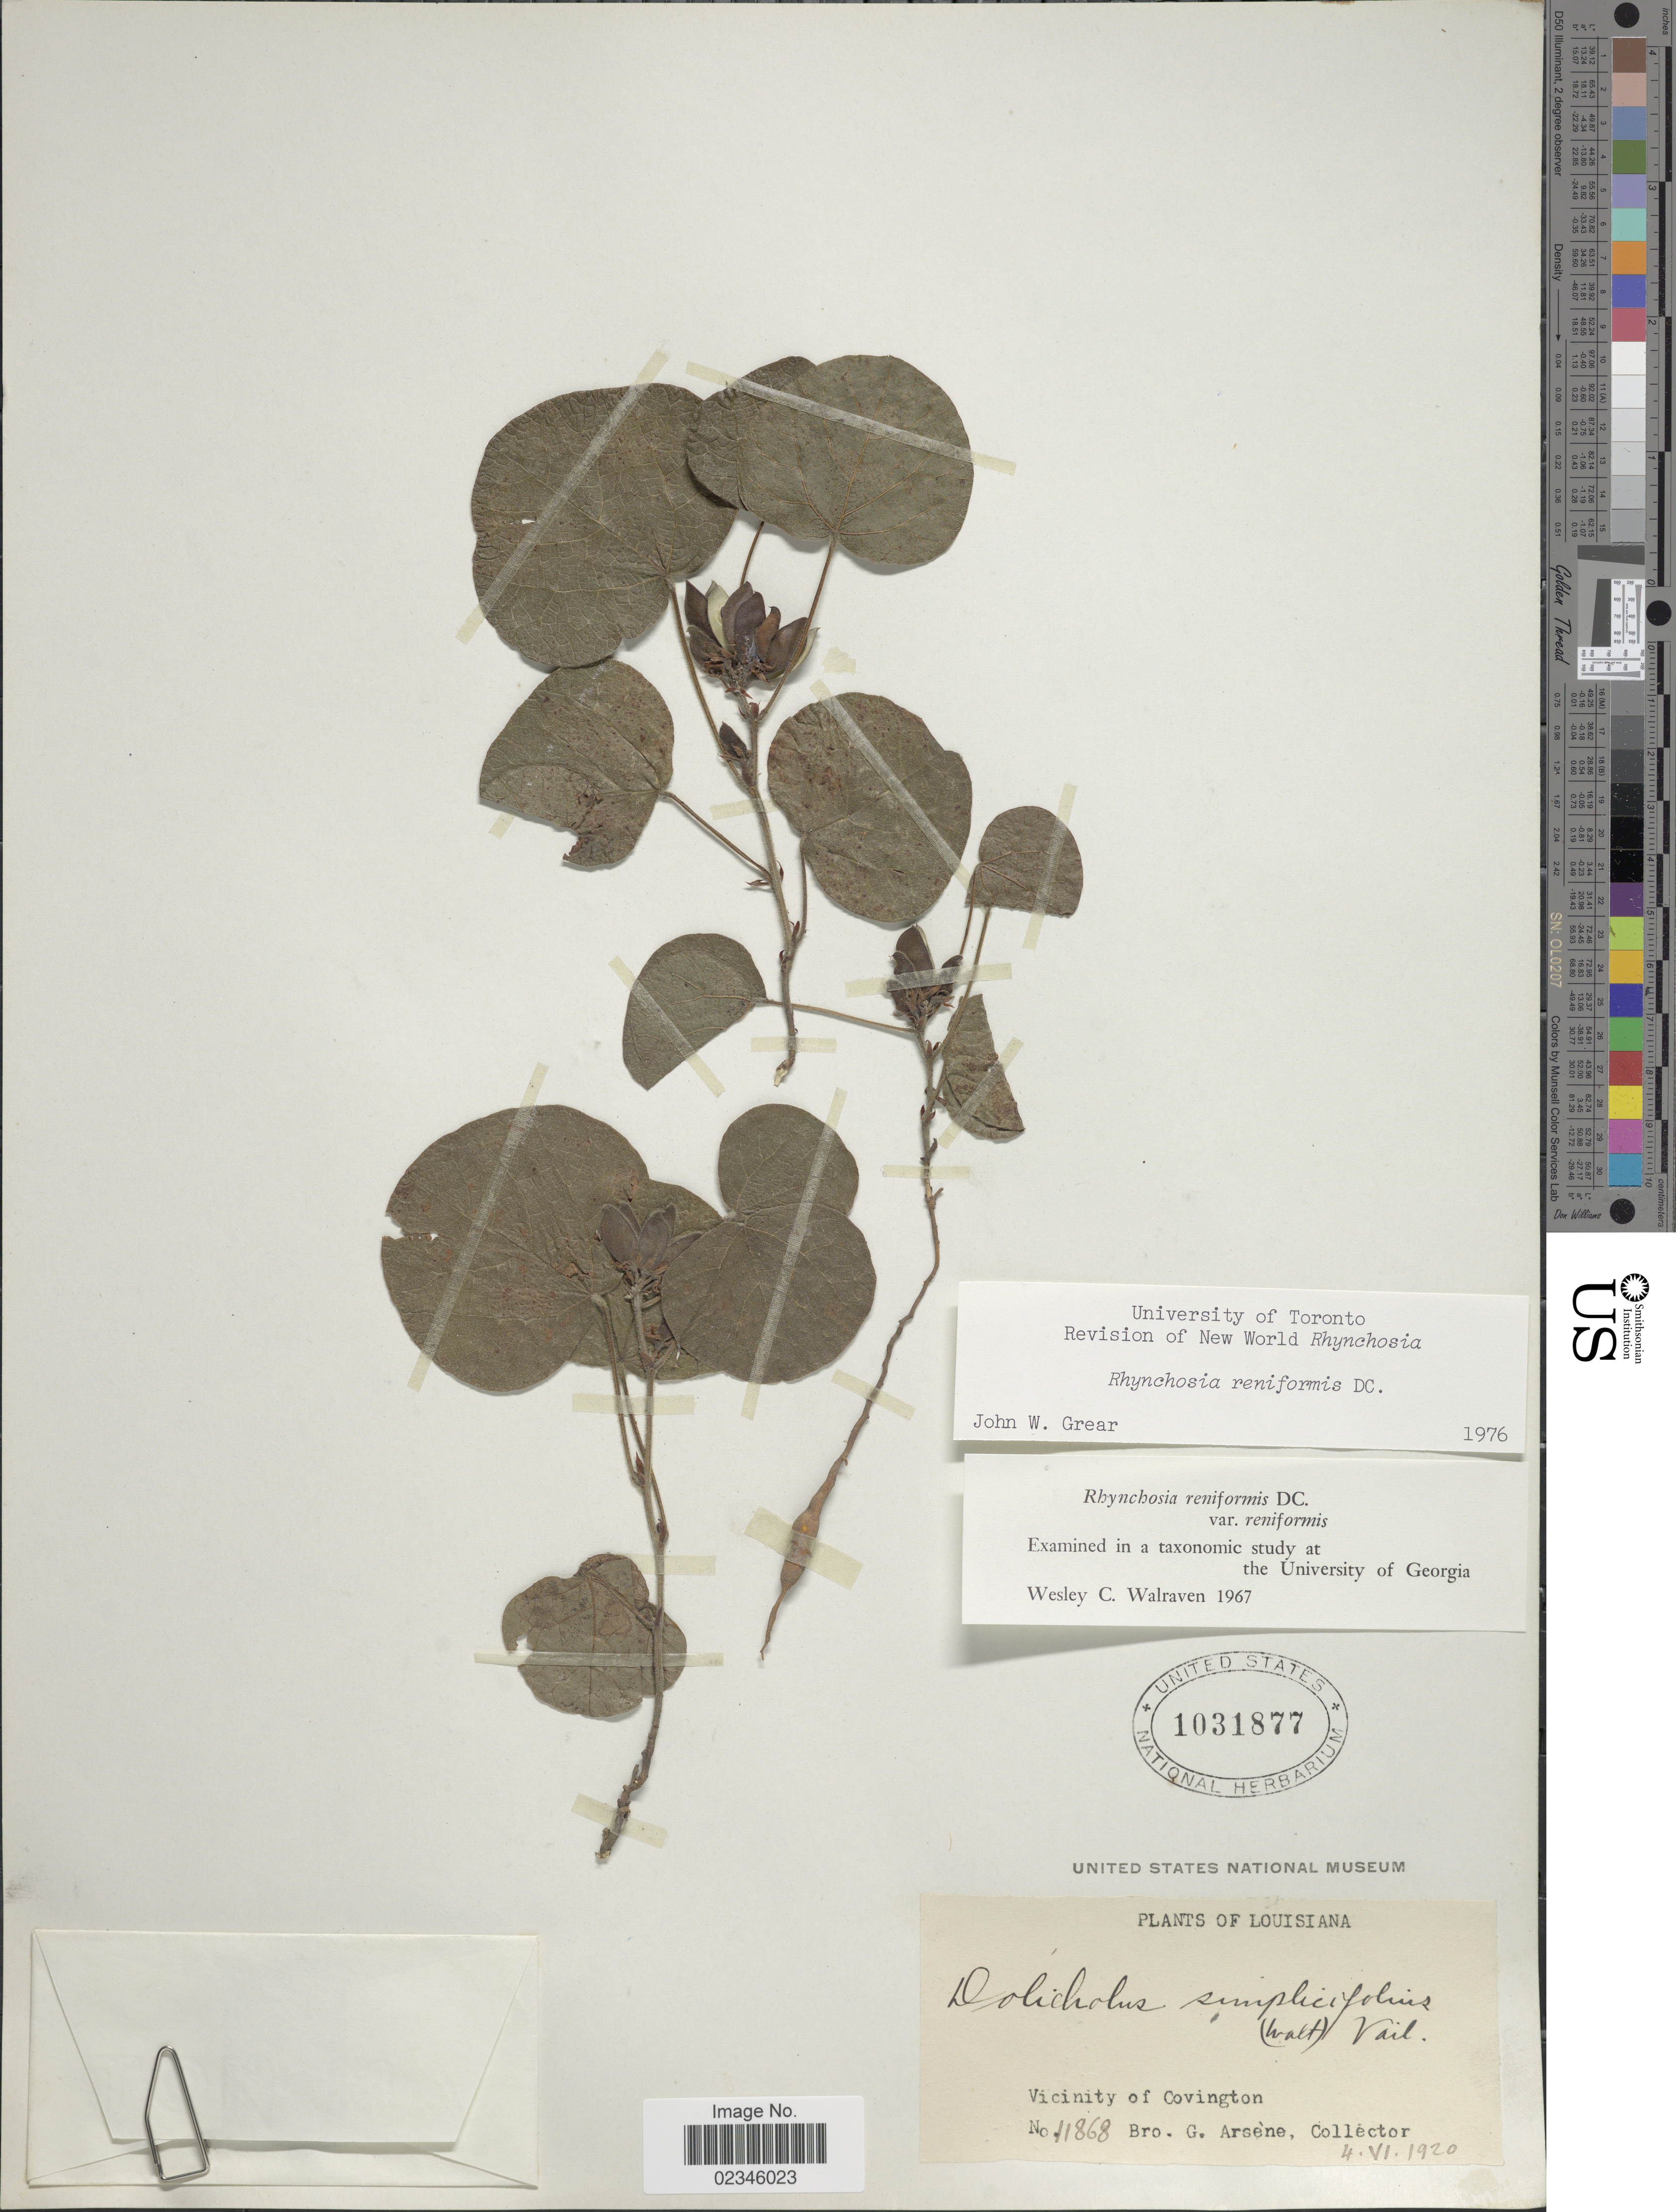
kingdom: Plantae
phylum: Tracheophyta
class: Magnoliopsida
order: Fabales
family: Fabaceae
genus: Rhynchosia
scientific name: Rhynchosia reniformis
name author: DC.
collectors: Bro. G. Arsène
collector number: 11868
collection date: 1920-05-04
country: United States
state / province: Louisiana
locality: Vicinity of Covington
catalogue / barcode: US 1031877